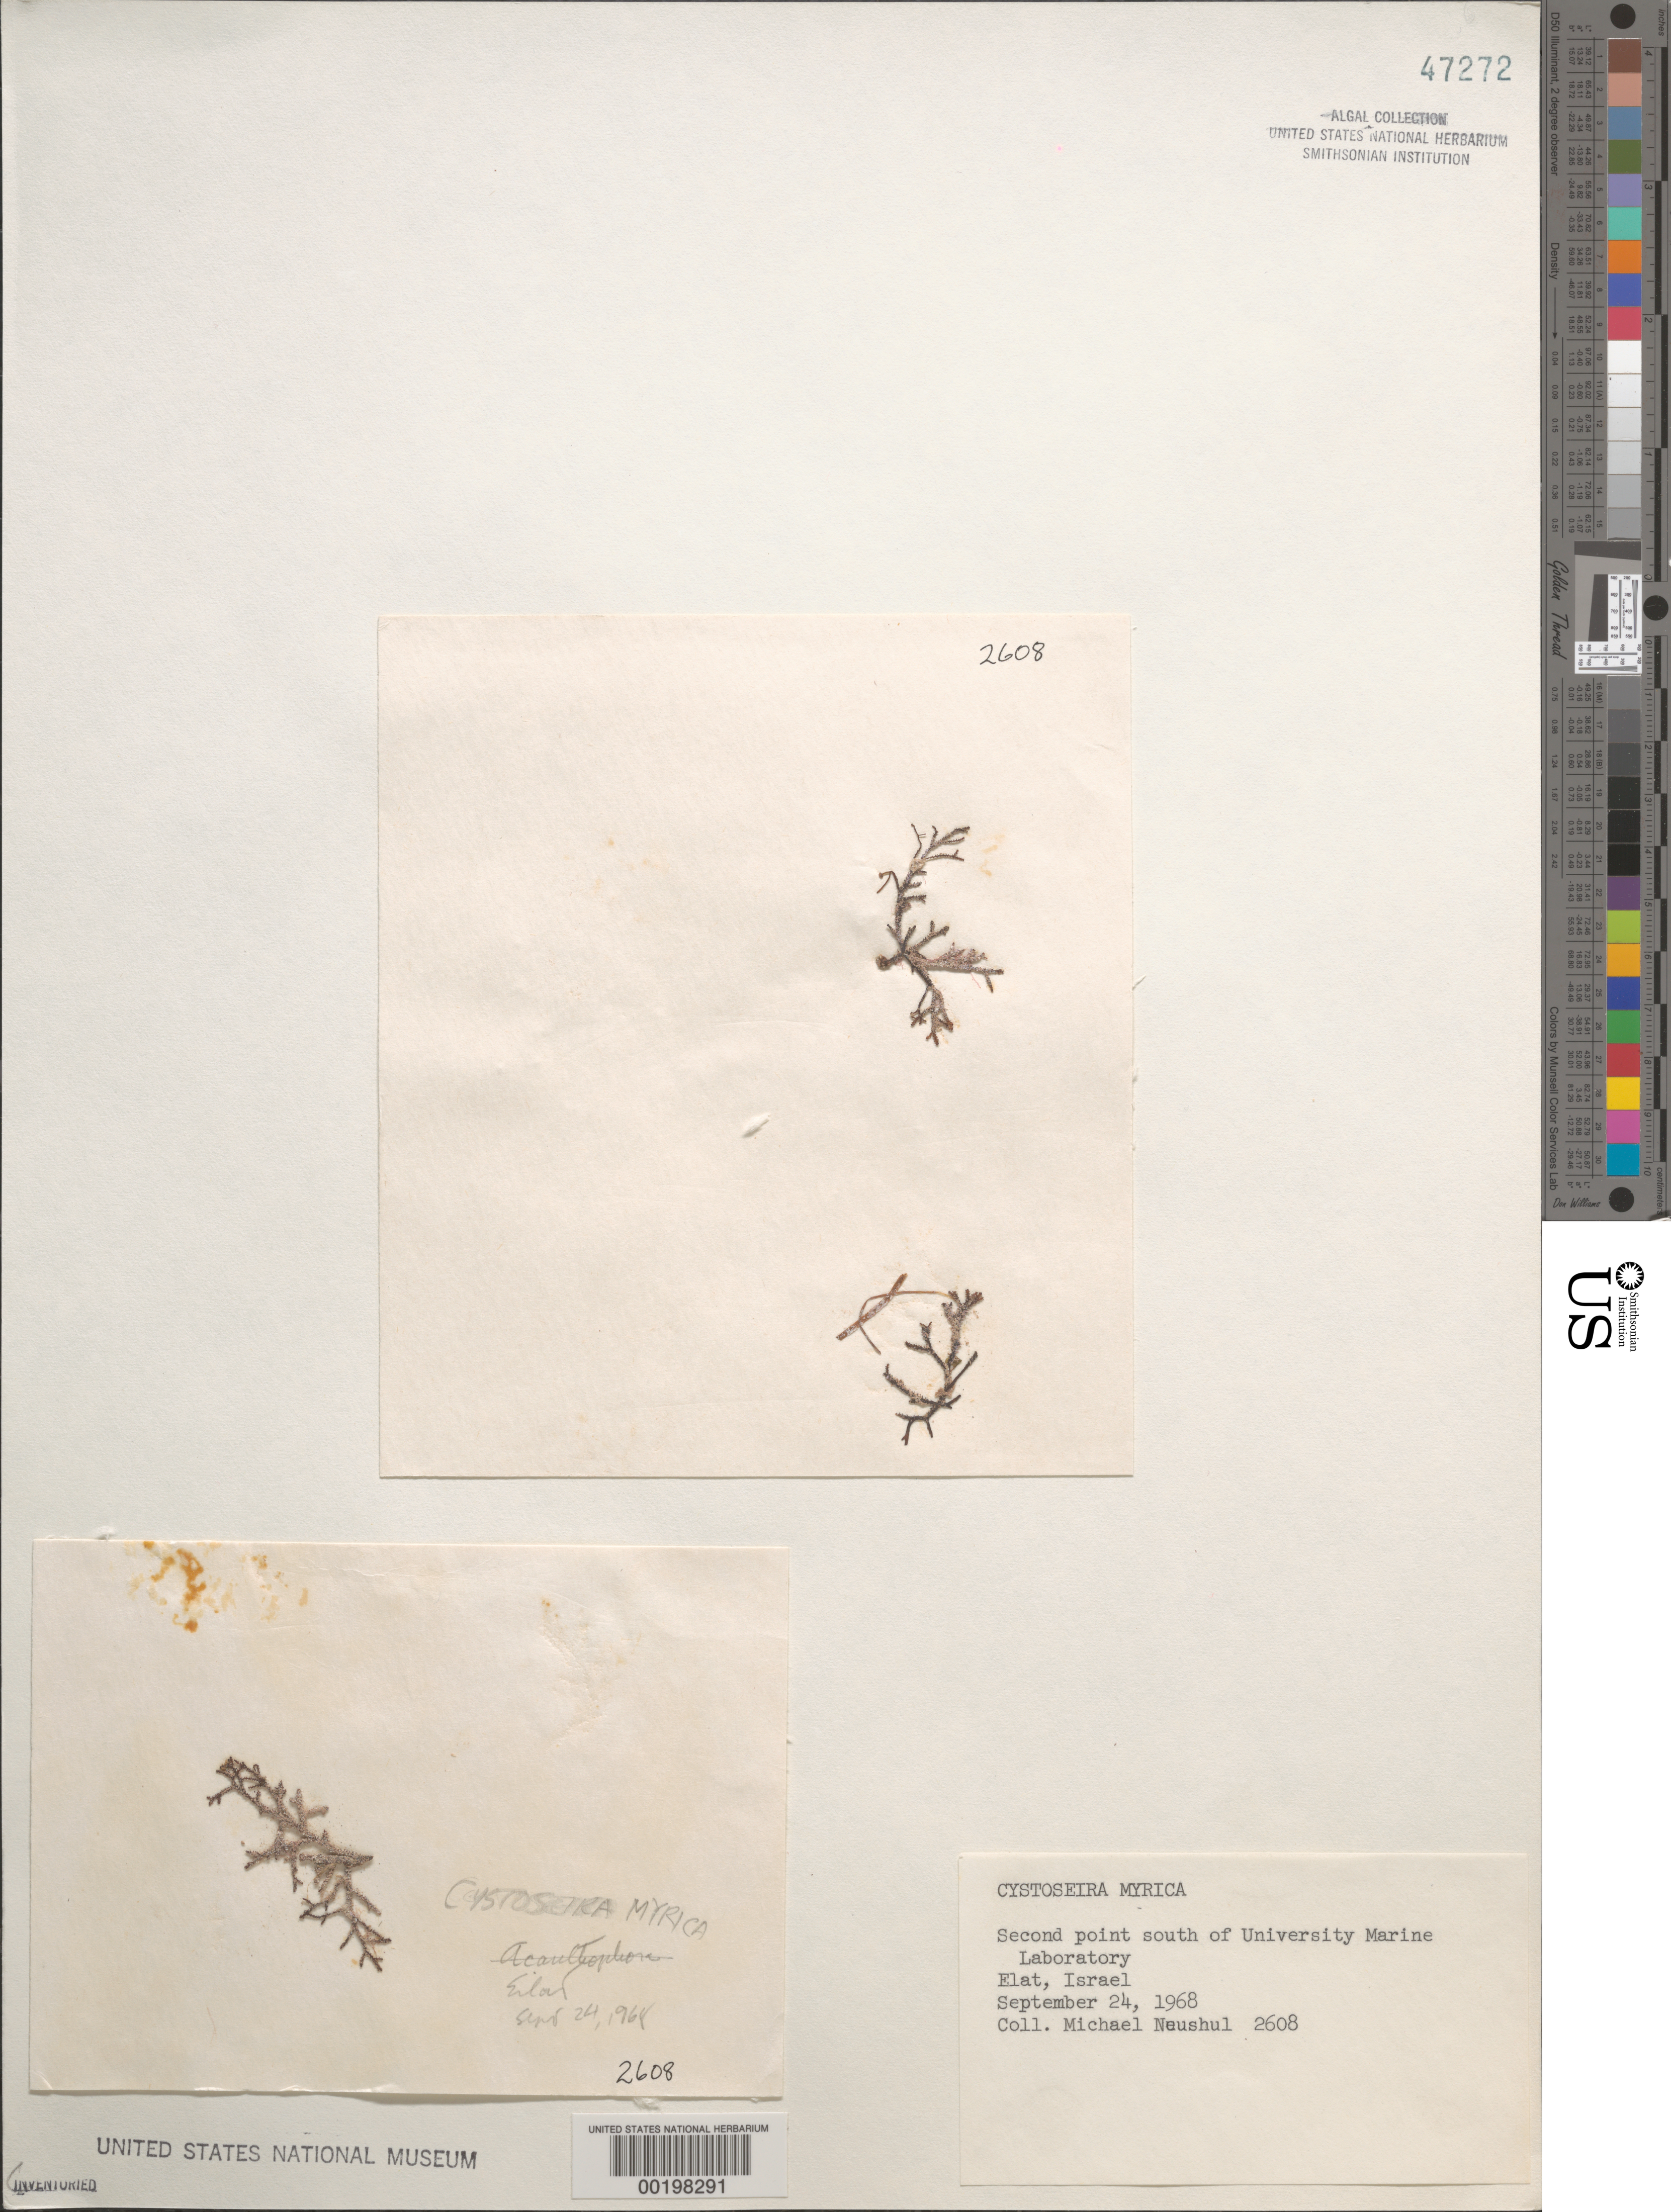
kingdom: Chromista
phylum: Ochrophyta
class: Phaeophyceae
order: Fucales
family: Sargassaceae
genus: Cystoseira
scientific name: Cystoseira myrica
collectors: M. Neushul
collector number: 2608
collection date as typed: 24 Sep 1968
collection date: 1968-09-24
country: Israel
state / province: Southern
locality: Elat, south of University marine laboratory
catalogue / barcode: US 47272